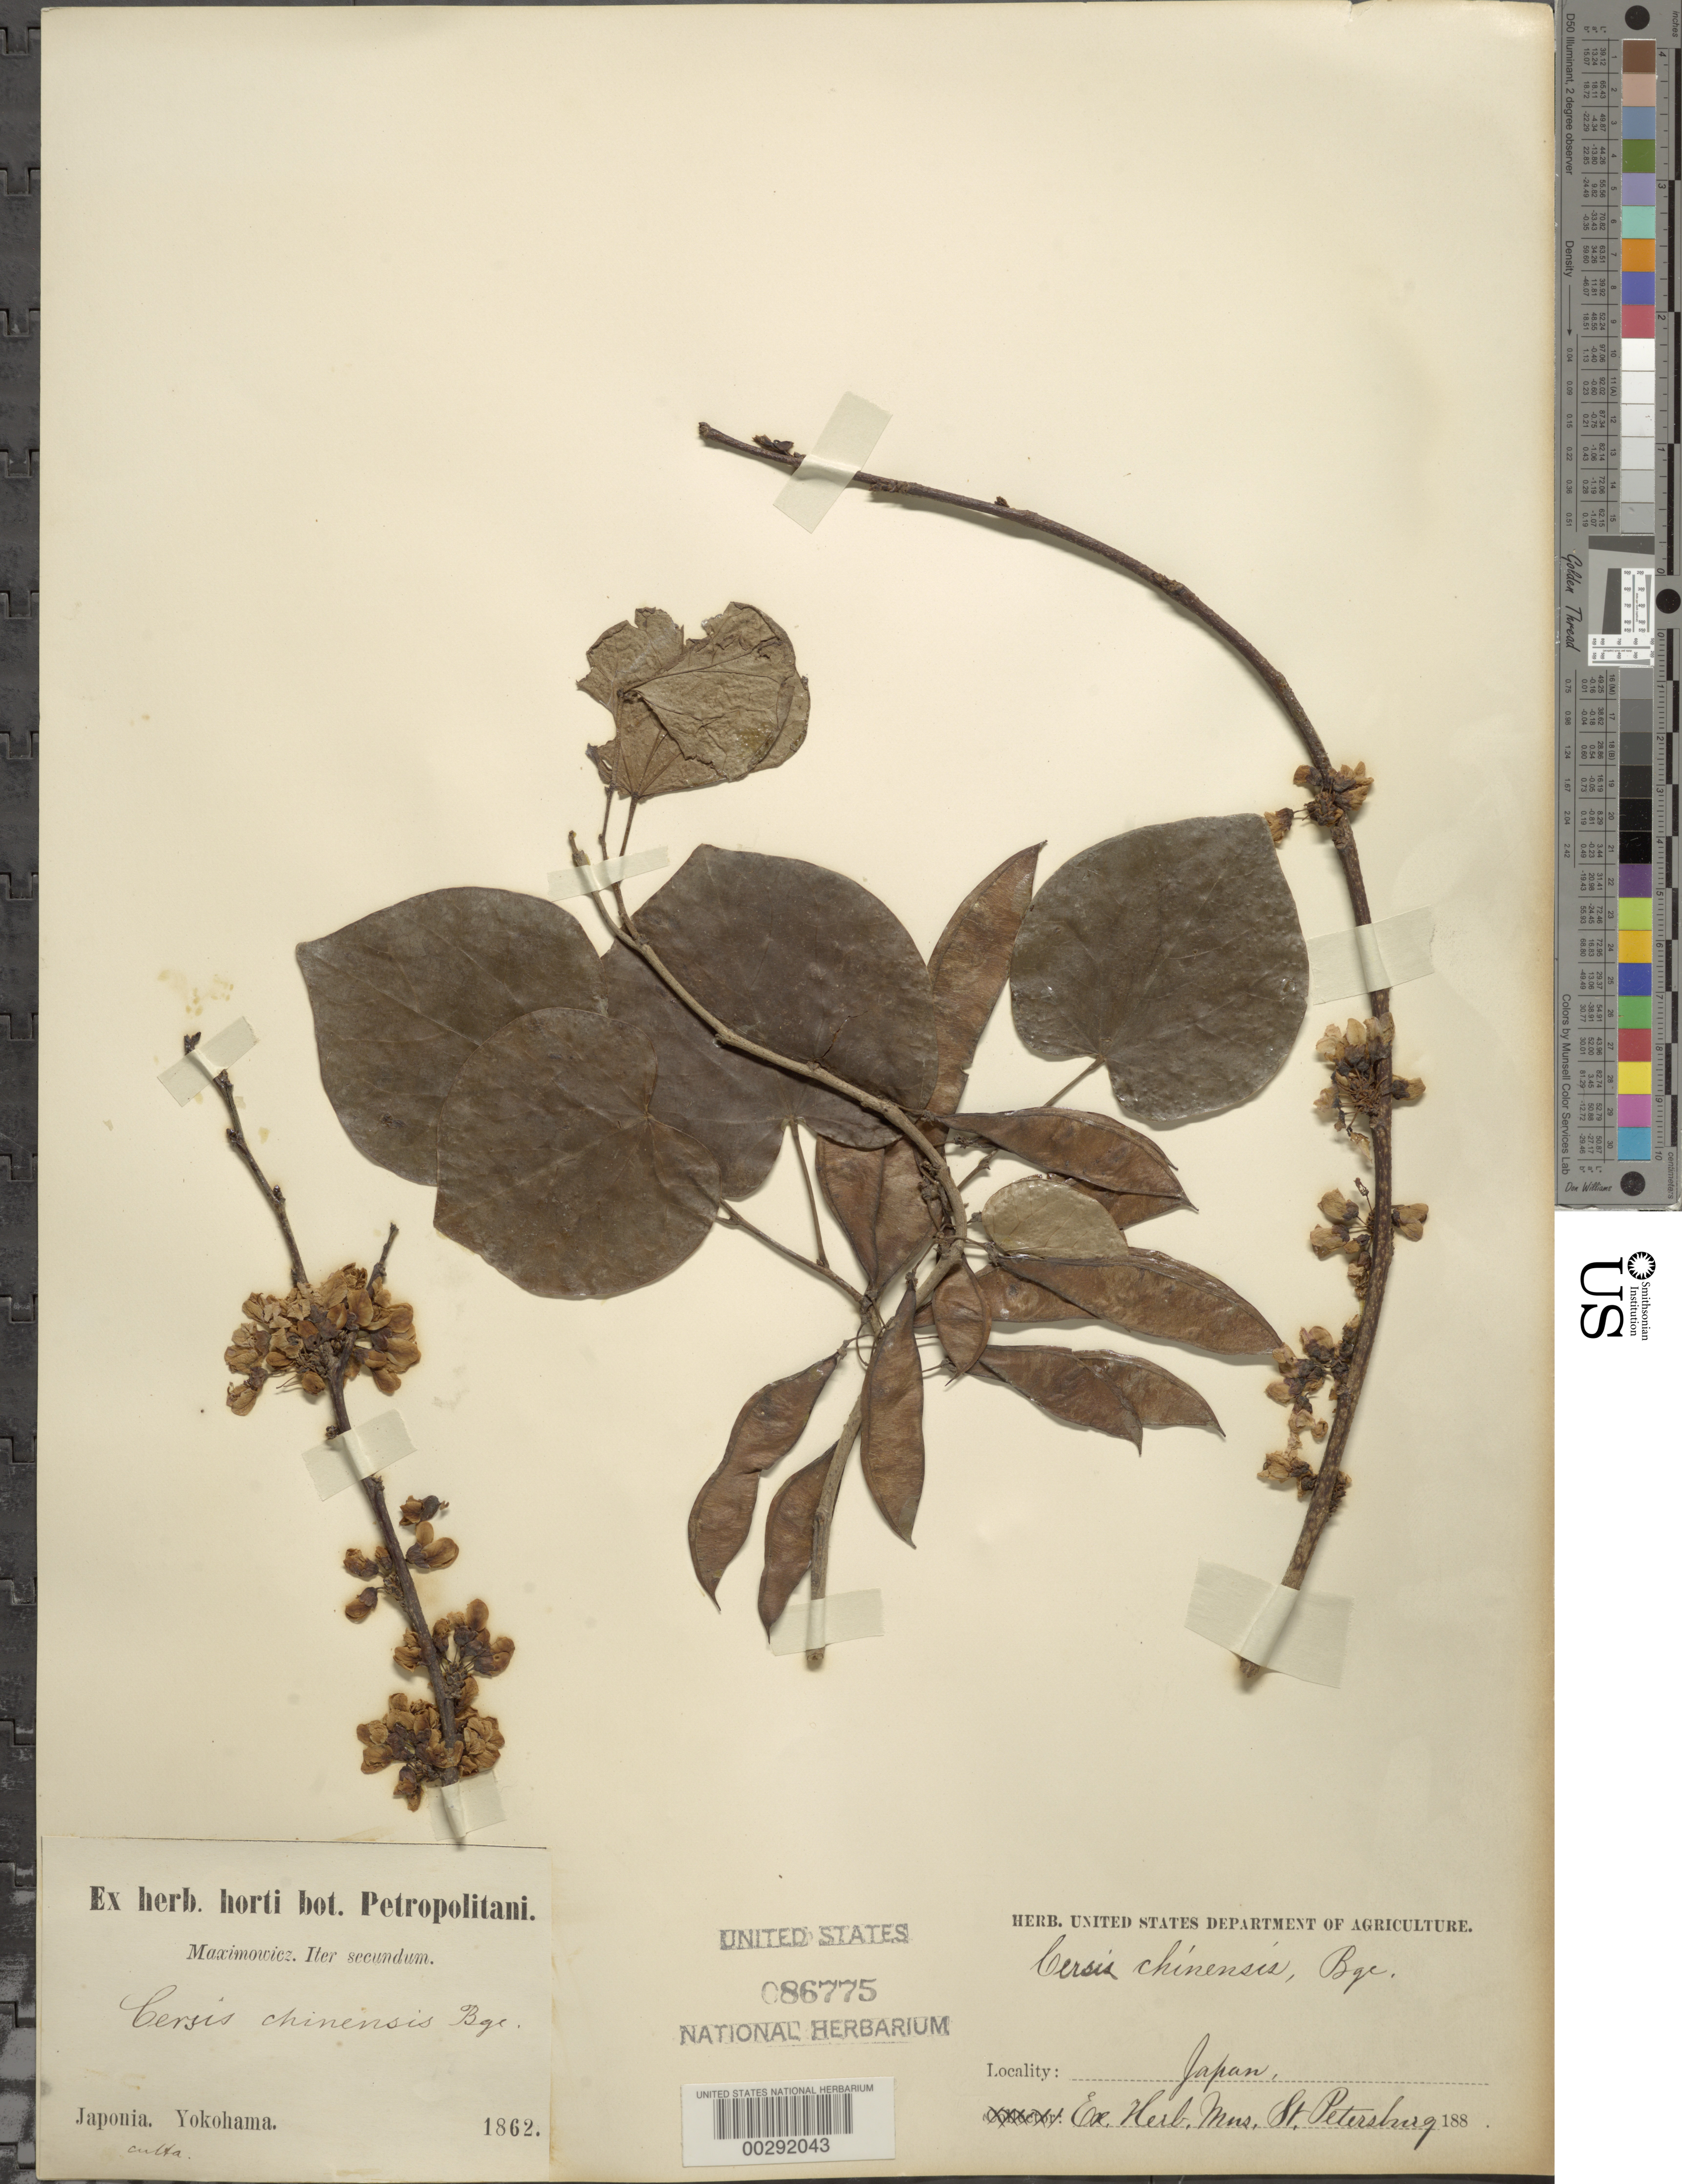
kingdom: Plantae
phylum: Tracheophyta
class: Magnoliopsida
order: Fabales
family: Fabaceae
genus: Cercis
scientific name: Cercis chinensis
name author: Bunge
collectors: C. J. Maximowicz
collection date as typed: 1862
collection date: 1862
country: Japan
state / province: Kanagawa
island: Honshu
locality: Yokohama.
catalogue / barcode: US 86775